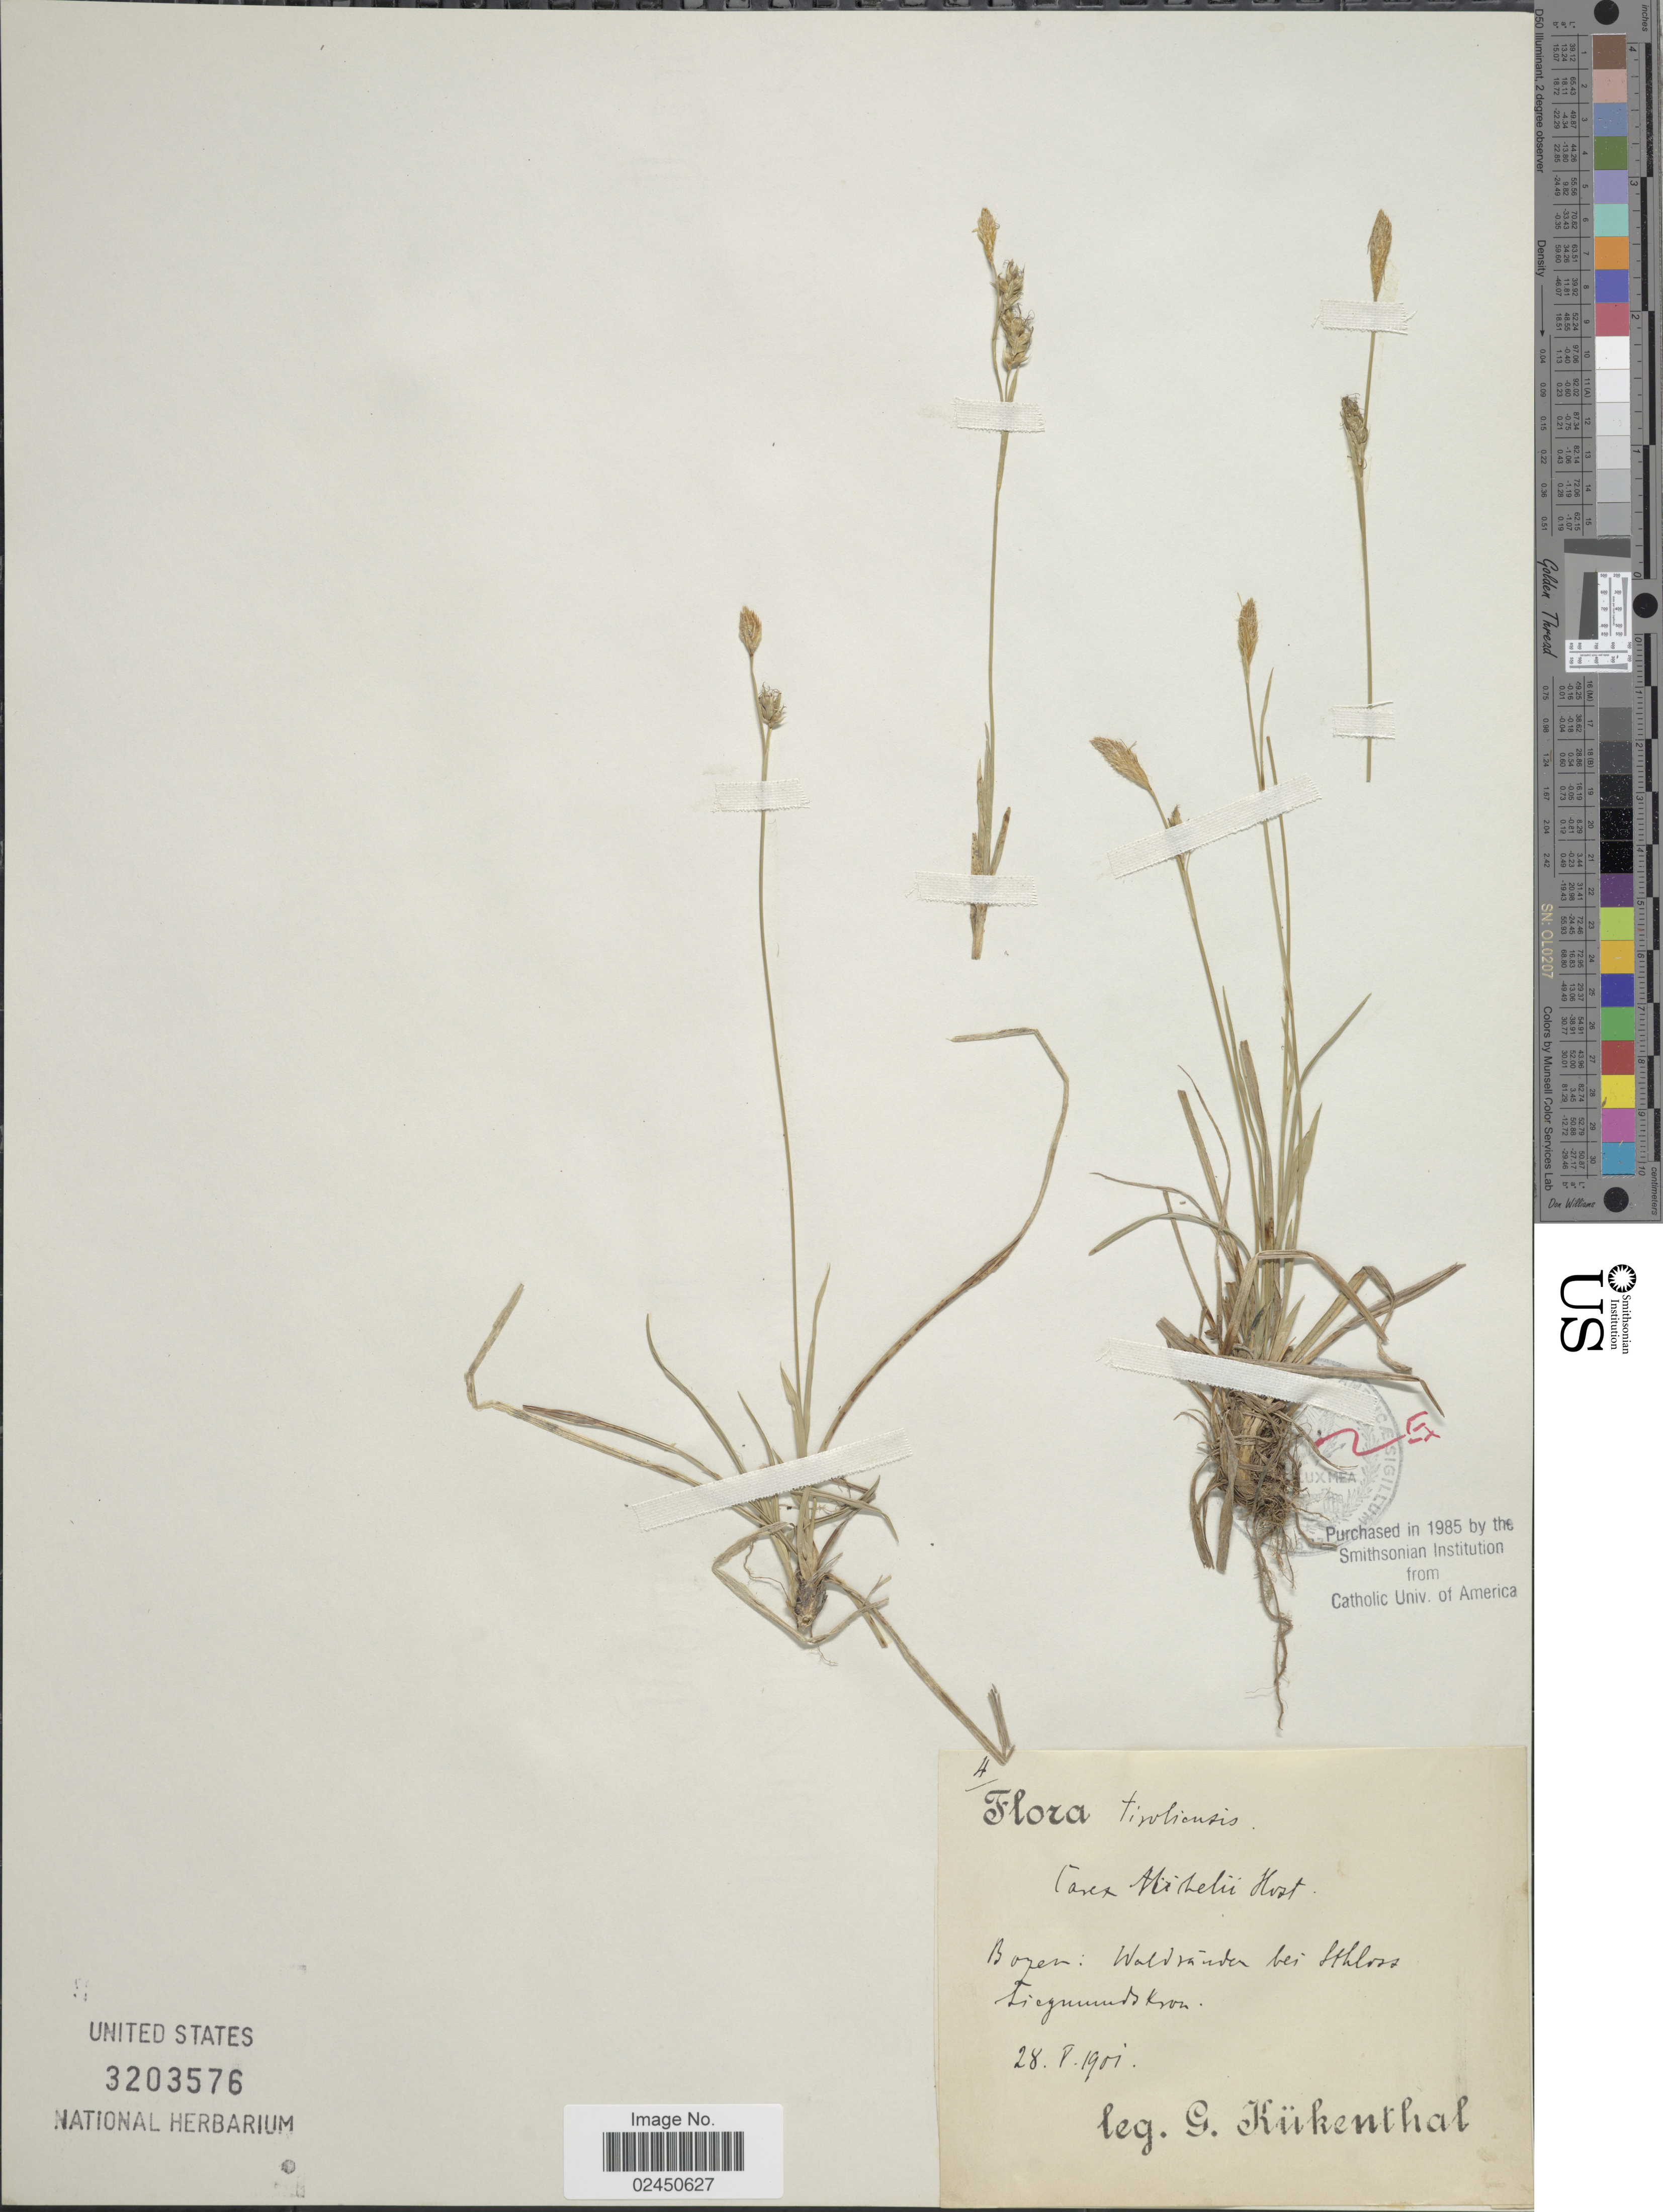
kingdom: Plantae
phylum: Tracheophyta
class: Liliopsida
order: Poales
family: Cyperaceae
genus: Carex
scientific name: Carex michelii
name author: Host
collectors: G. Kükenthal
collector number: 4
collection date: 1901-05-28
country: Italy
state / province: Trentino-Alto Adige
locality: Tiroliensis. Boyen: Waldrander bei Sthloss [interpreted] Sigmundskron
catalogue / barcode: US 3203576